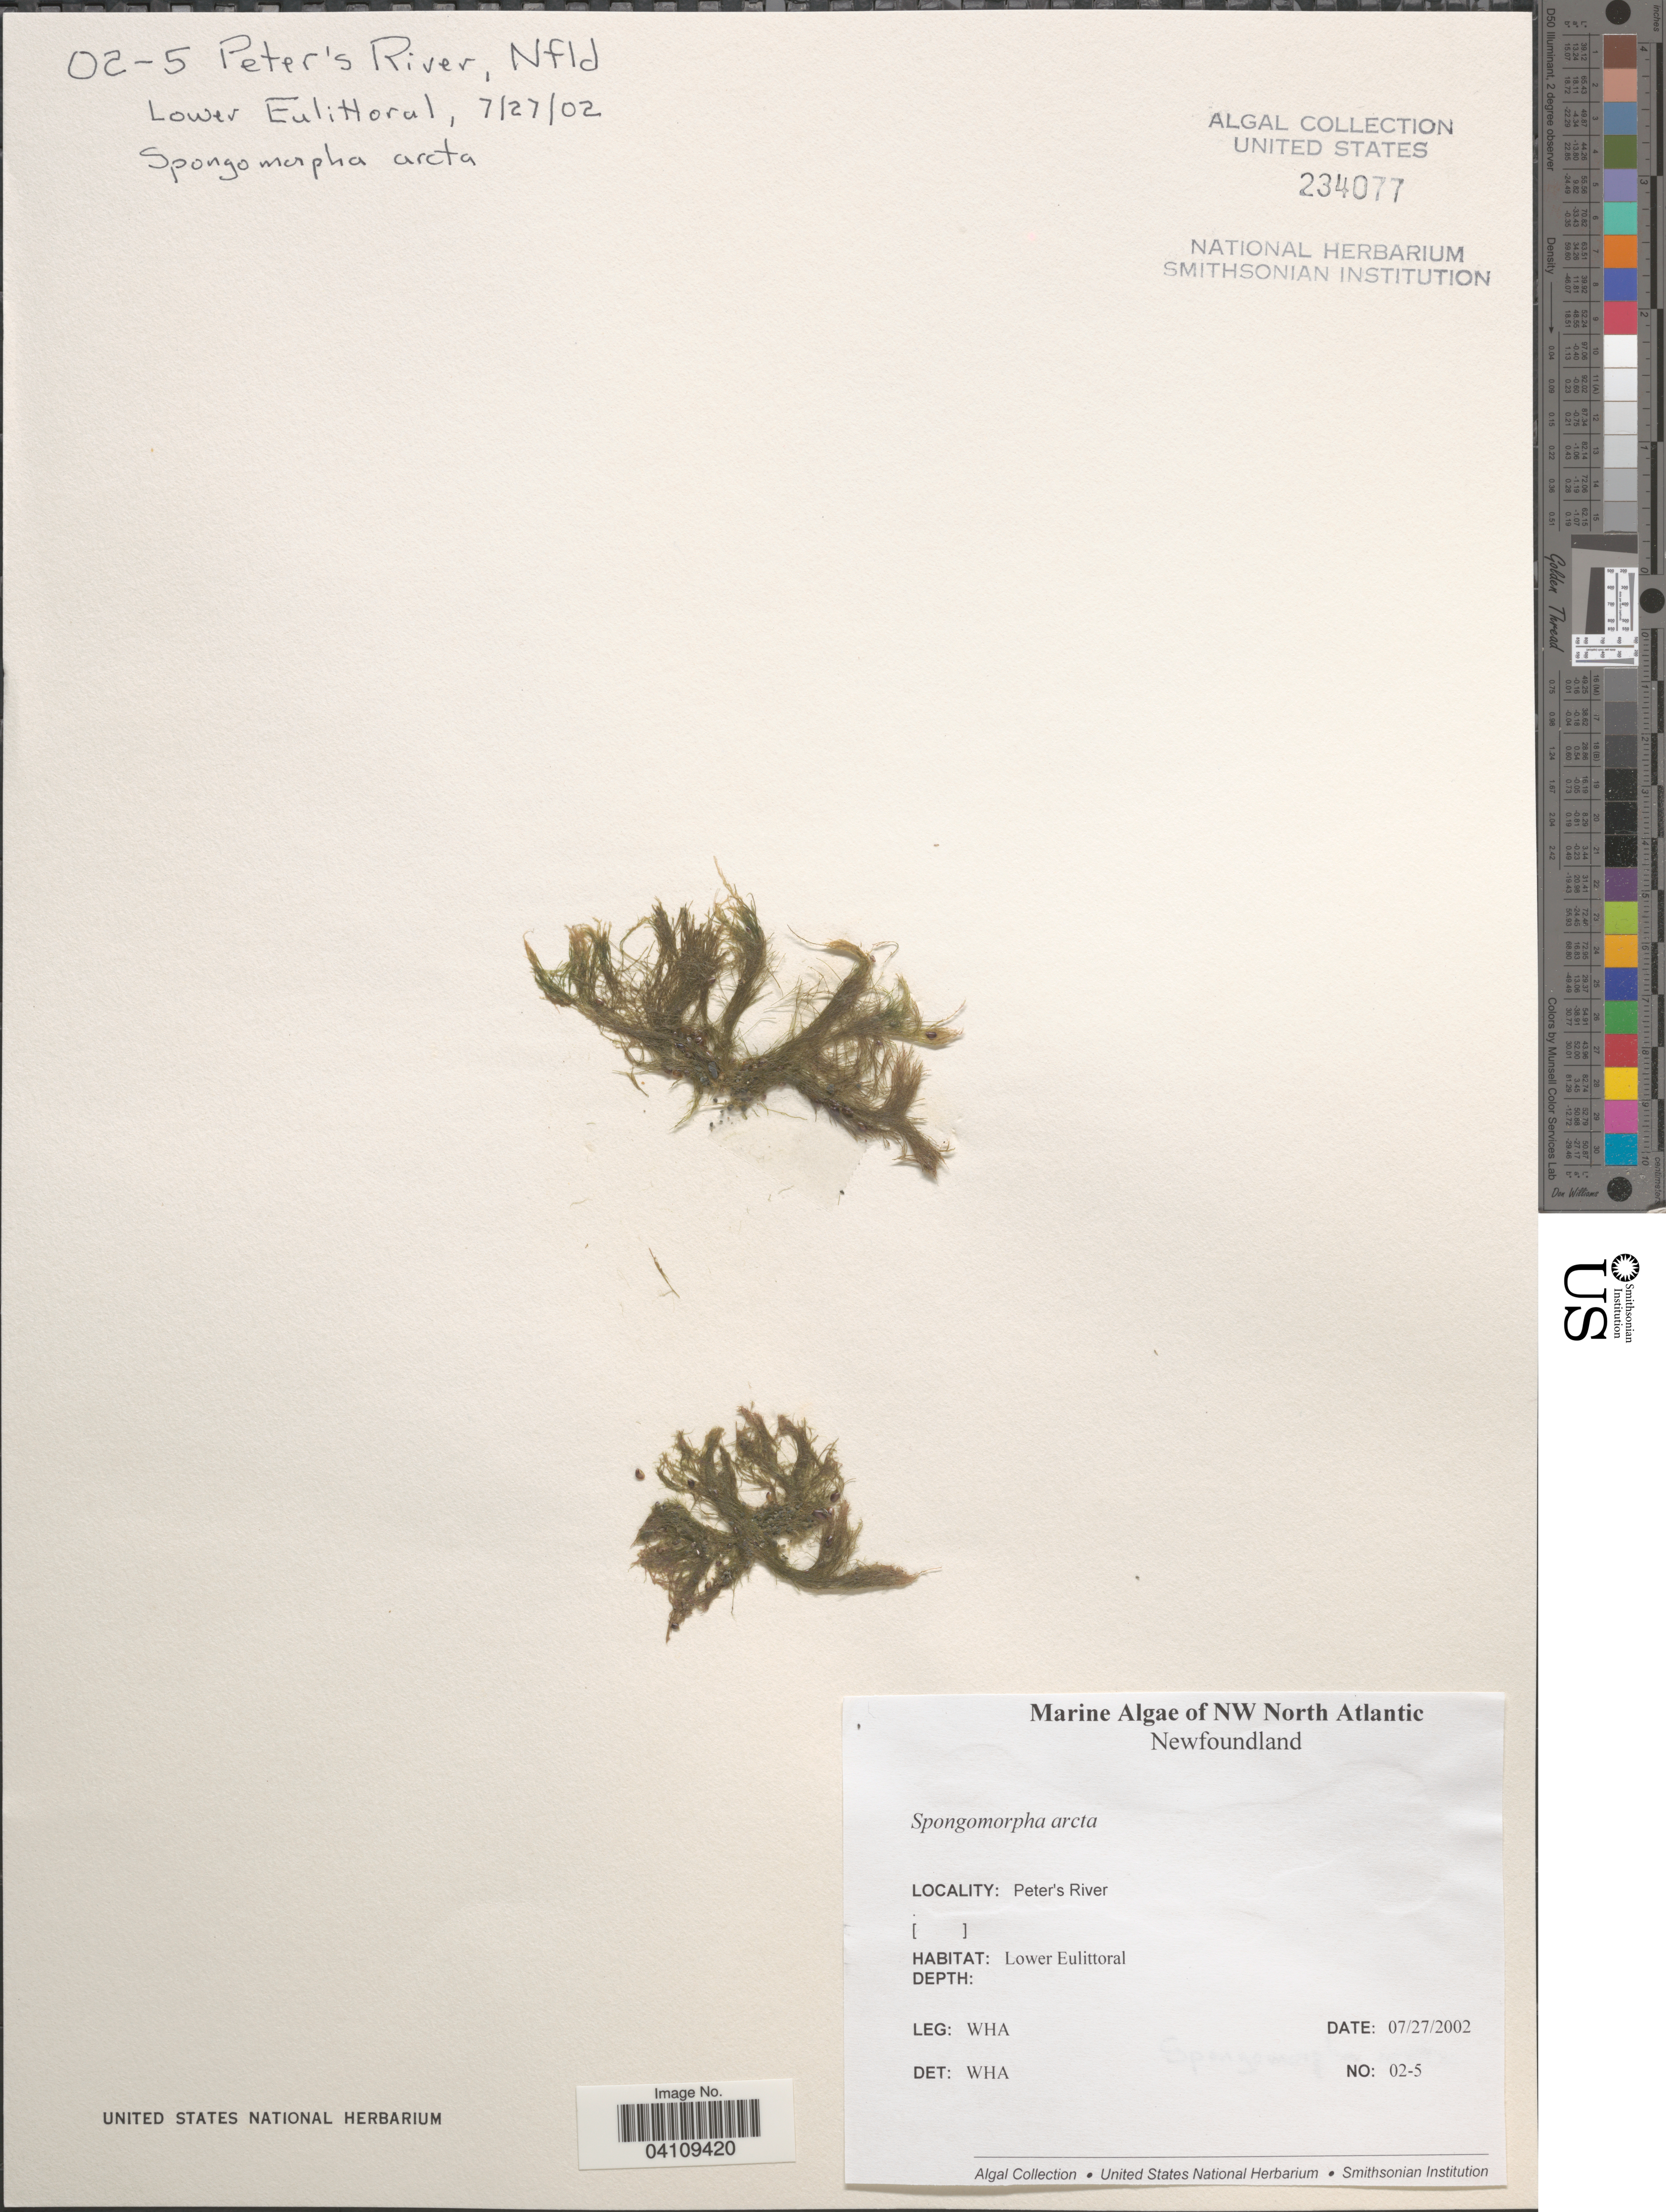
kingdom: Plantae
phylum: Chlorophyta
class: Ulvophyceae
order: Ulotrichales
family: Ulotrichaceae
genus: Acrosiphonia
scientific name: Acrosiphonia arcta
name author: (Dillwyn) Gain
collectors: W. H. Adey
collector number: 02-5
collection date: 2002-07-27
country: Canada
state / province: Newfoundland and Labrador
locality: NW North Atlantic. Peter's River.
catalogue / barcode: US 234077